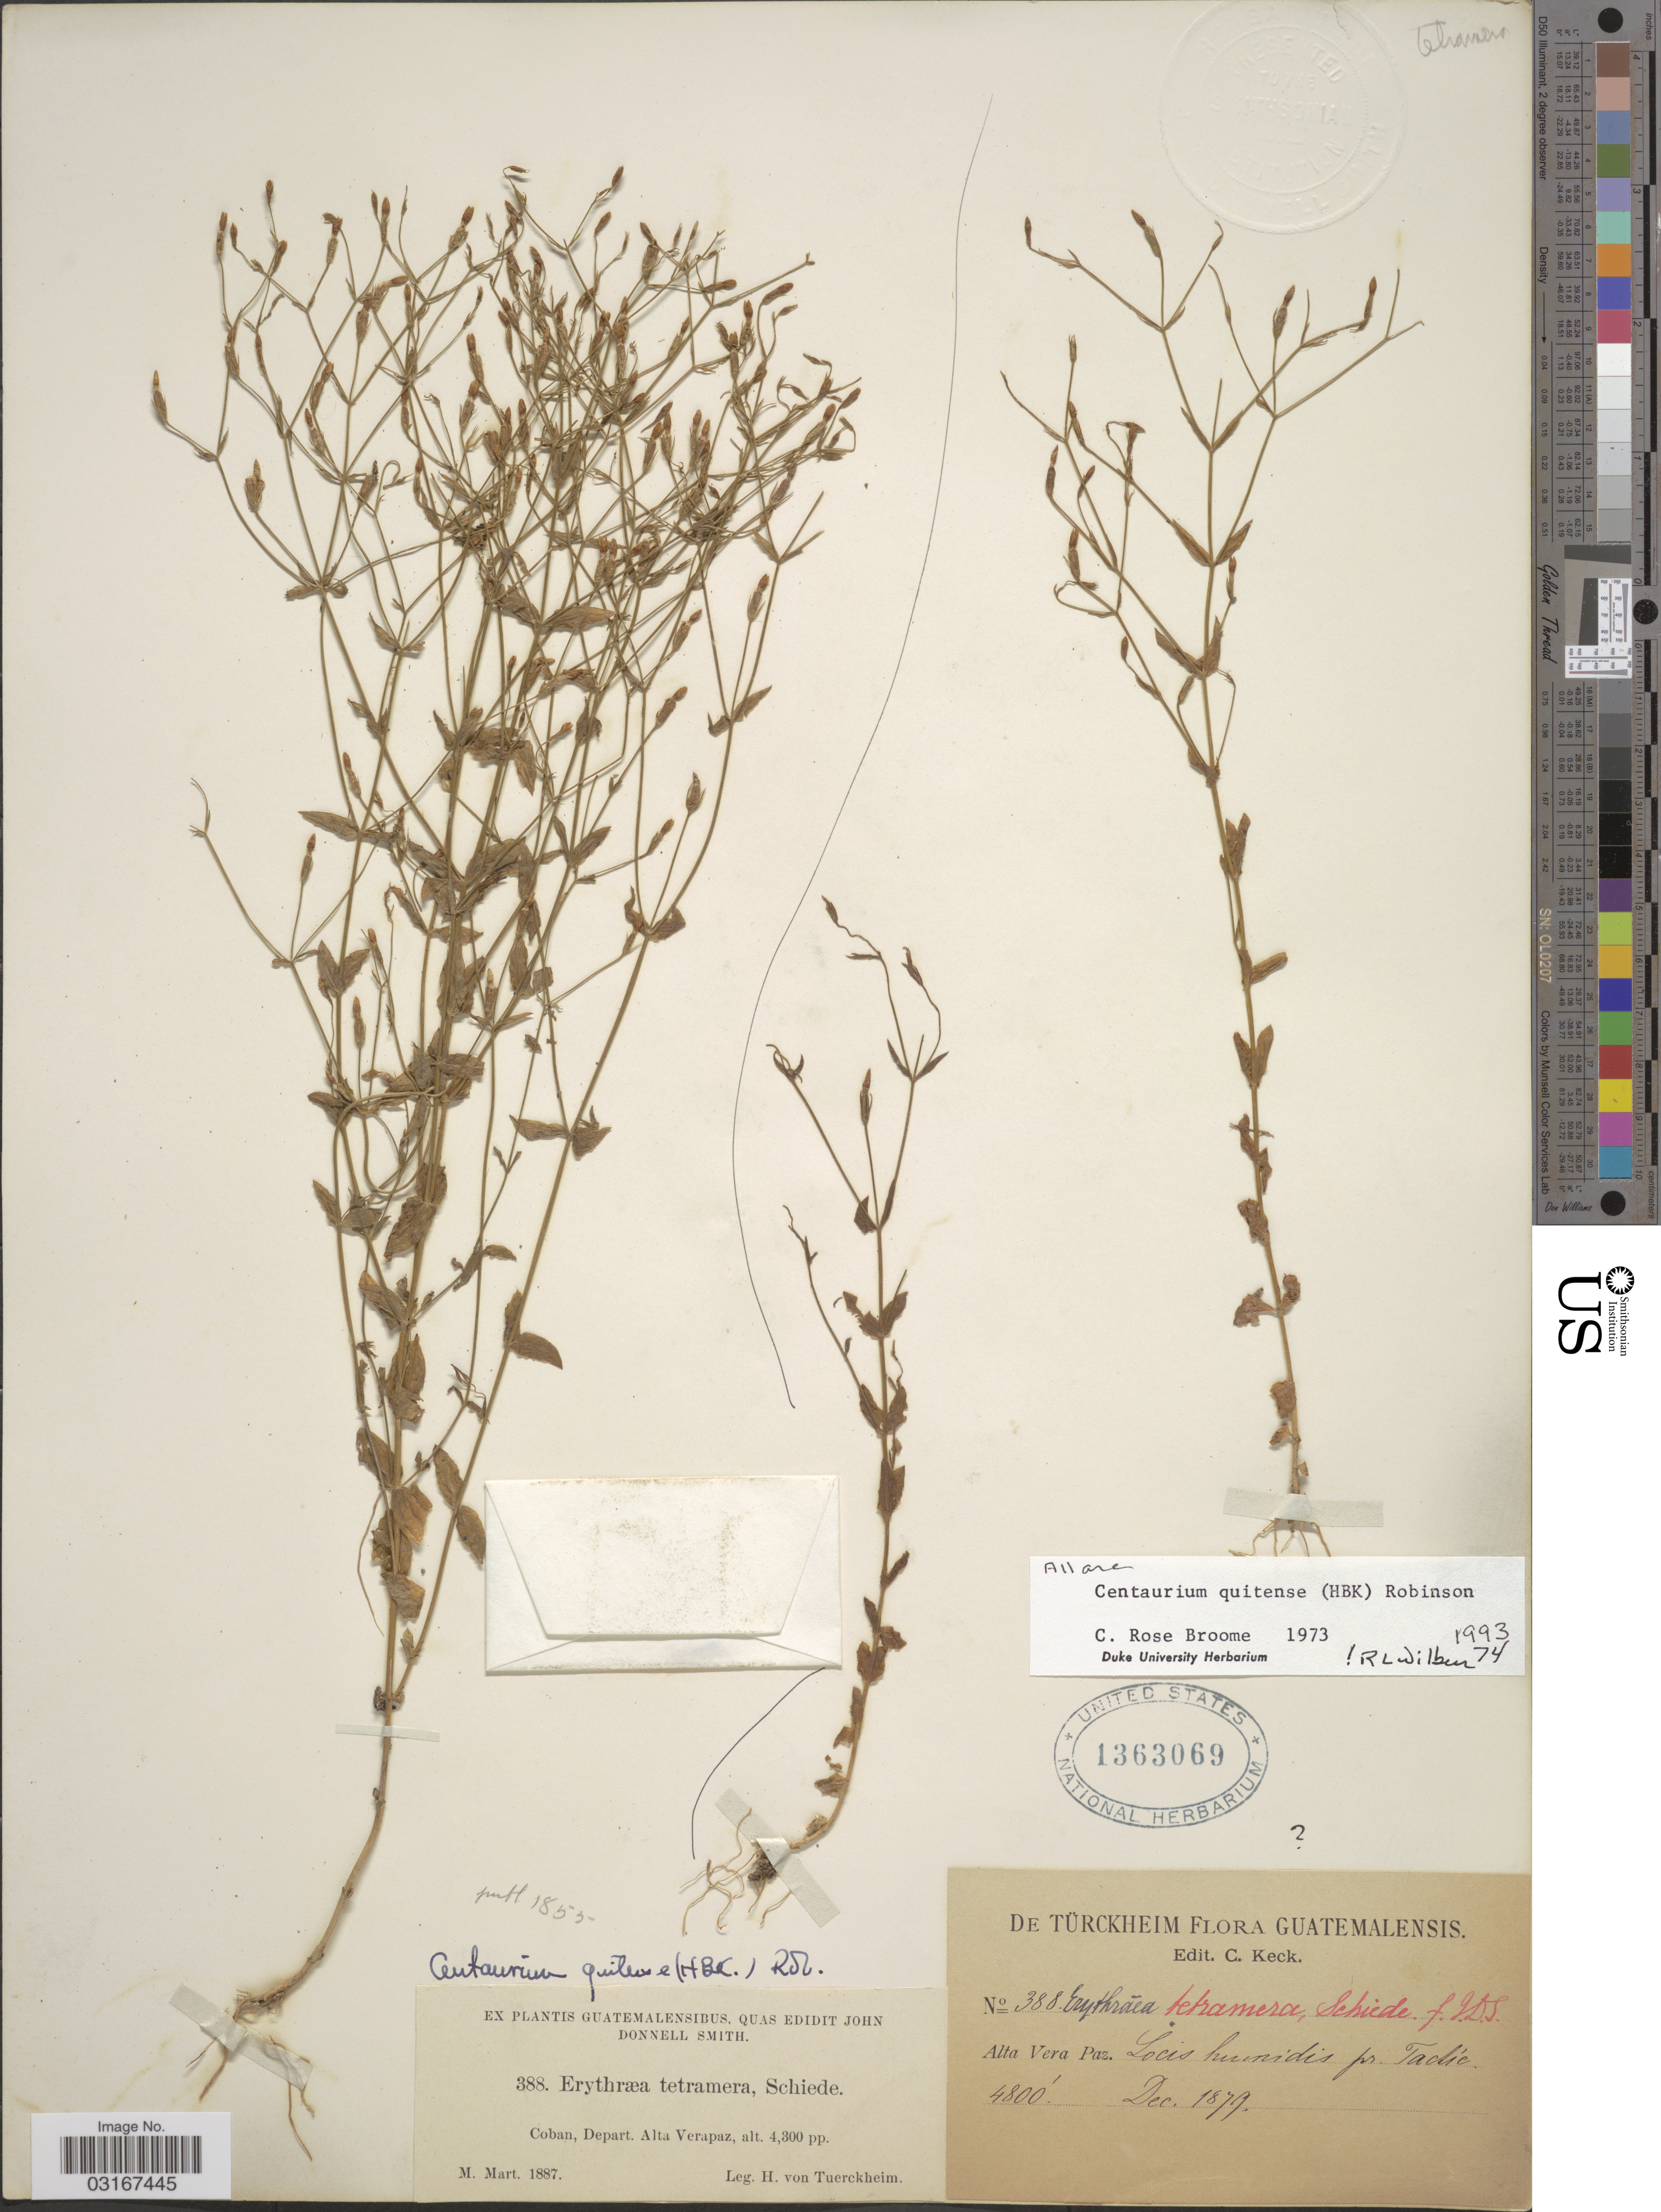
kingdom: Plantae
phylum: Tracheophyta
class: Magnoliopsida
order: Gentianales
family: Gentianaceae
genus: Centaurium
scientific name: Centaurium quitense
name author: (Kunth) B.L. Rob.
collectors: -. De Türckheim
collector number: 388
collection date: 1879-12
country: Guatemala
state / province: Alta Verapaz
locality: Locis humidis pr. Tactic.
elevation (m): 1463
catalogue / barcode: US 1363069-2